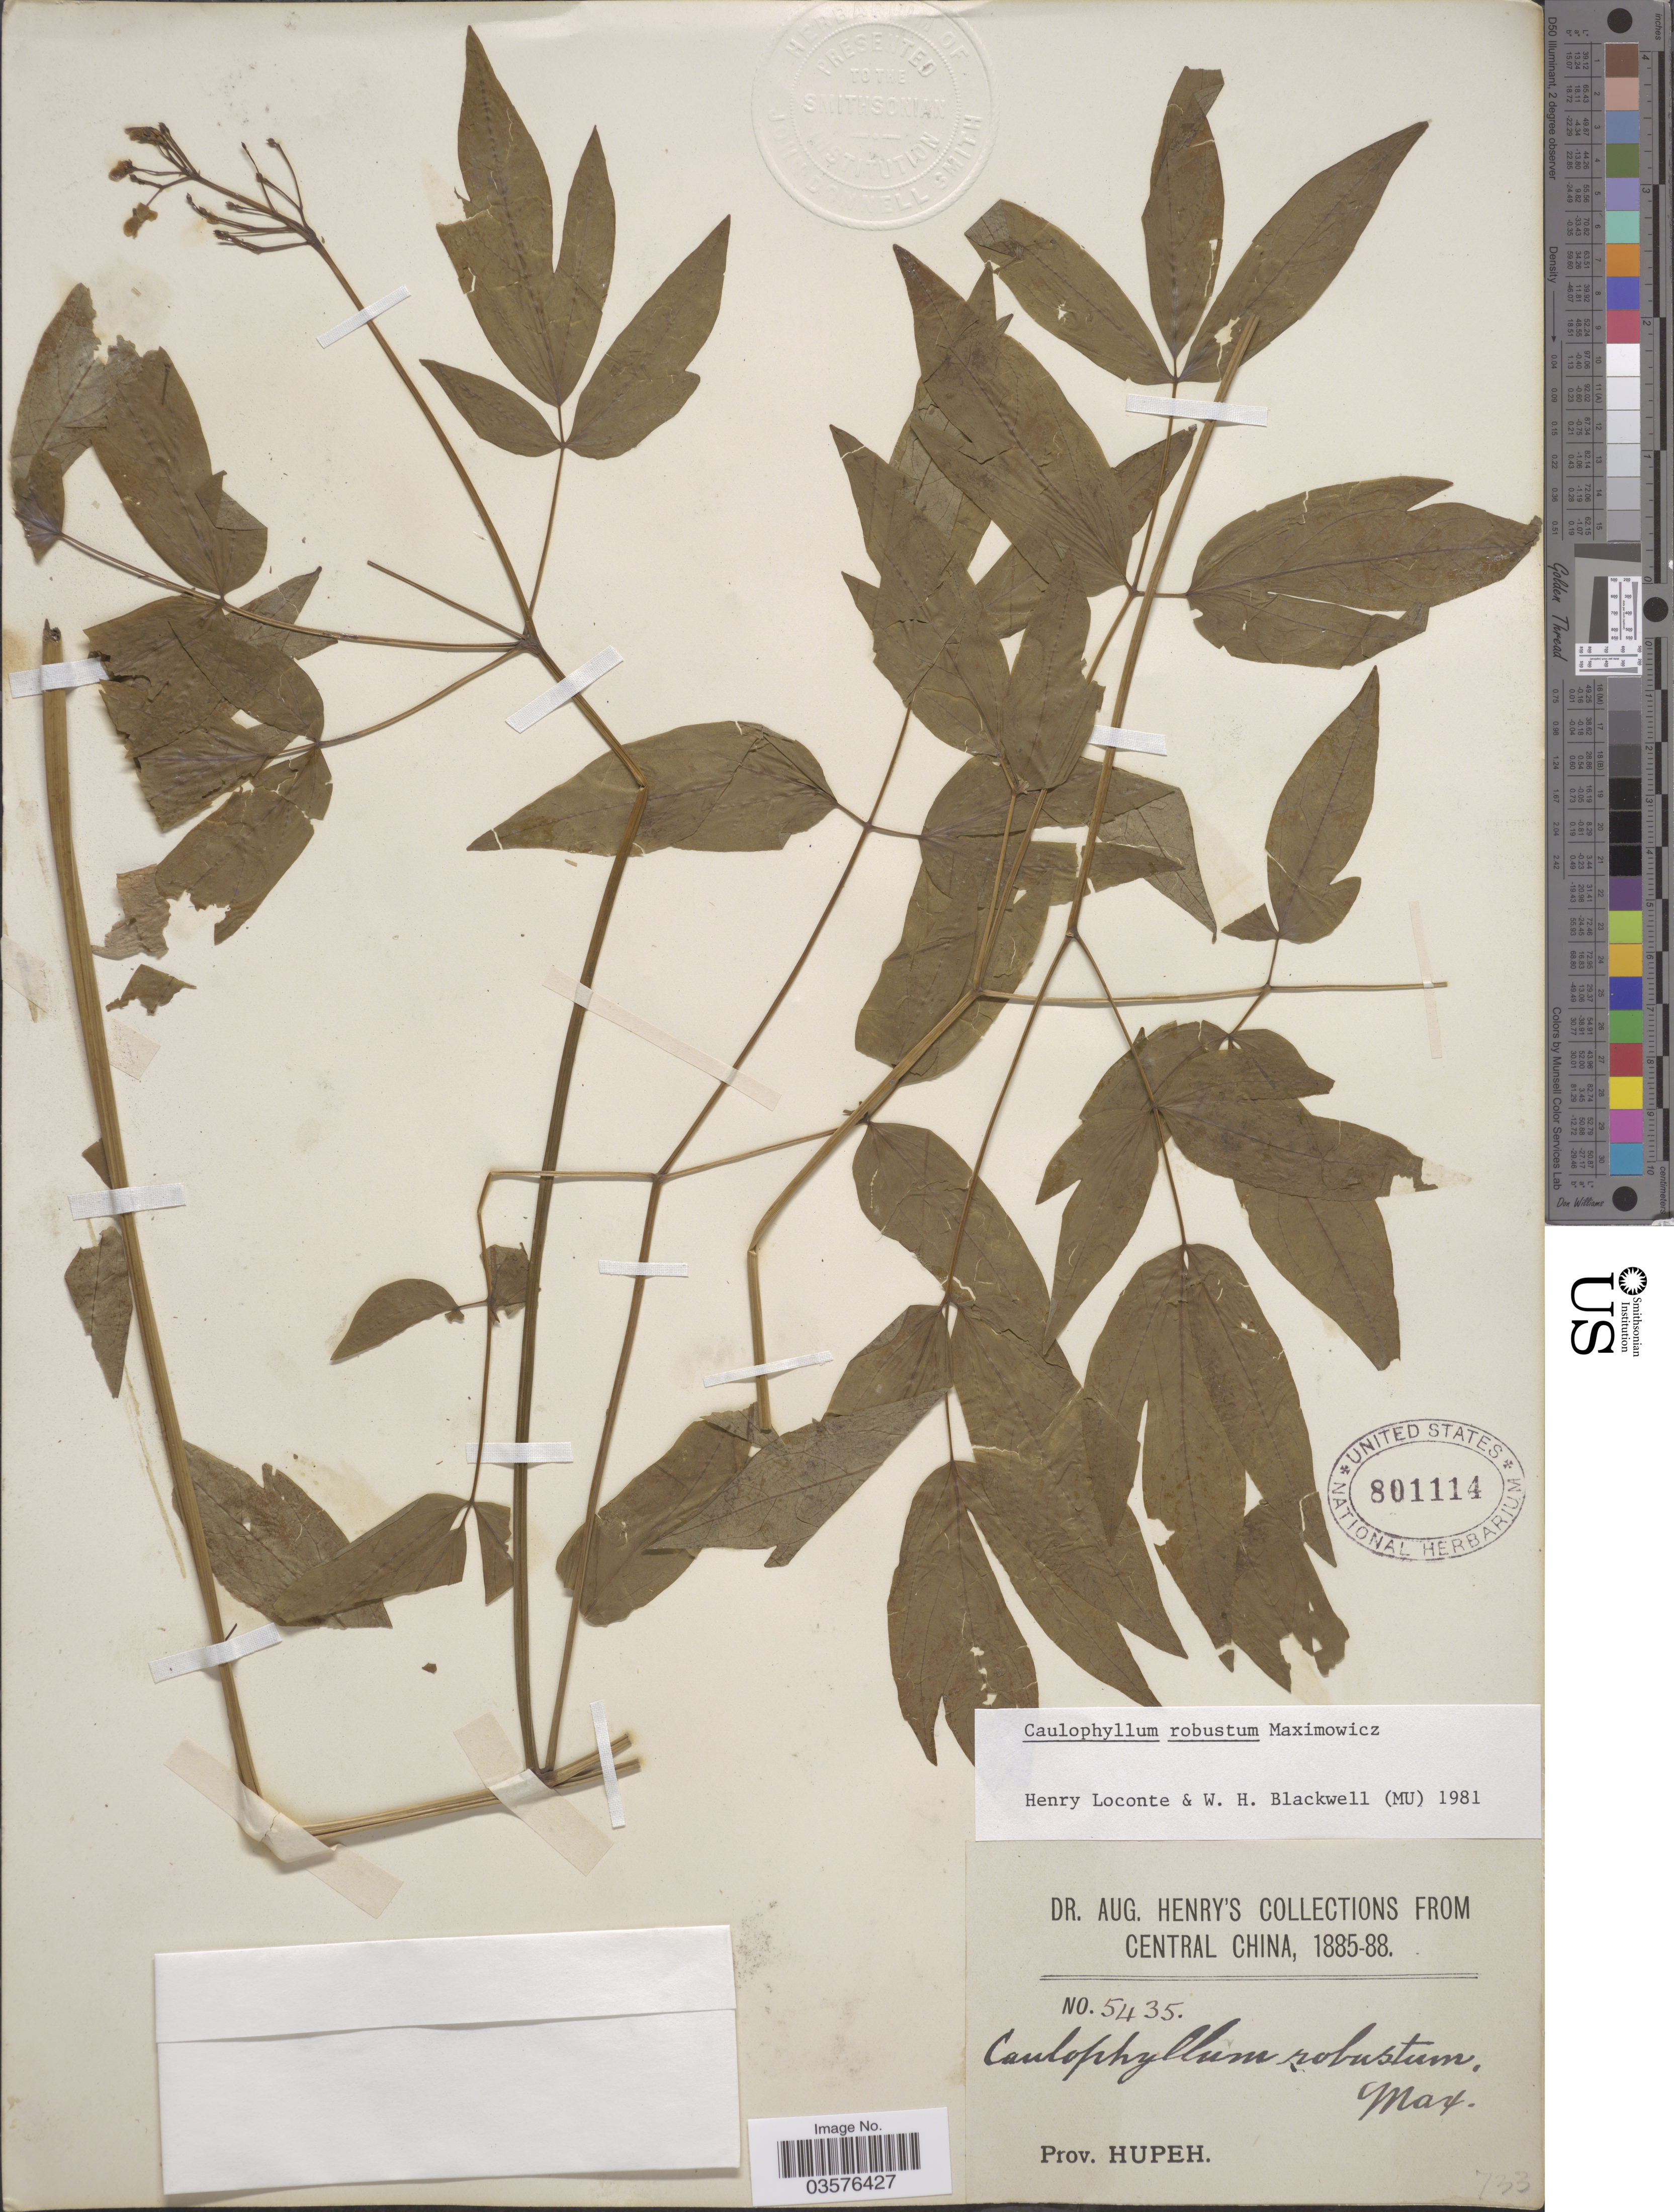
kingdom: Plantae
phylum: Tracheophyta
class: Magnoliopsida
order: Ranunculales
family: Berberidaceae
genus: Caulophyllum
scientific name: Caulophyllum robustum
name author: Michx.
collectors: A. Henry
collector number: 5435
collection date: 1885/1888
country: China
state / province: Hubei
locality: Central China. Prov. Hupeh.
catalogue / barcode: US 801114